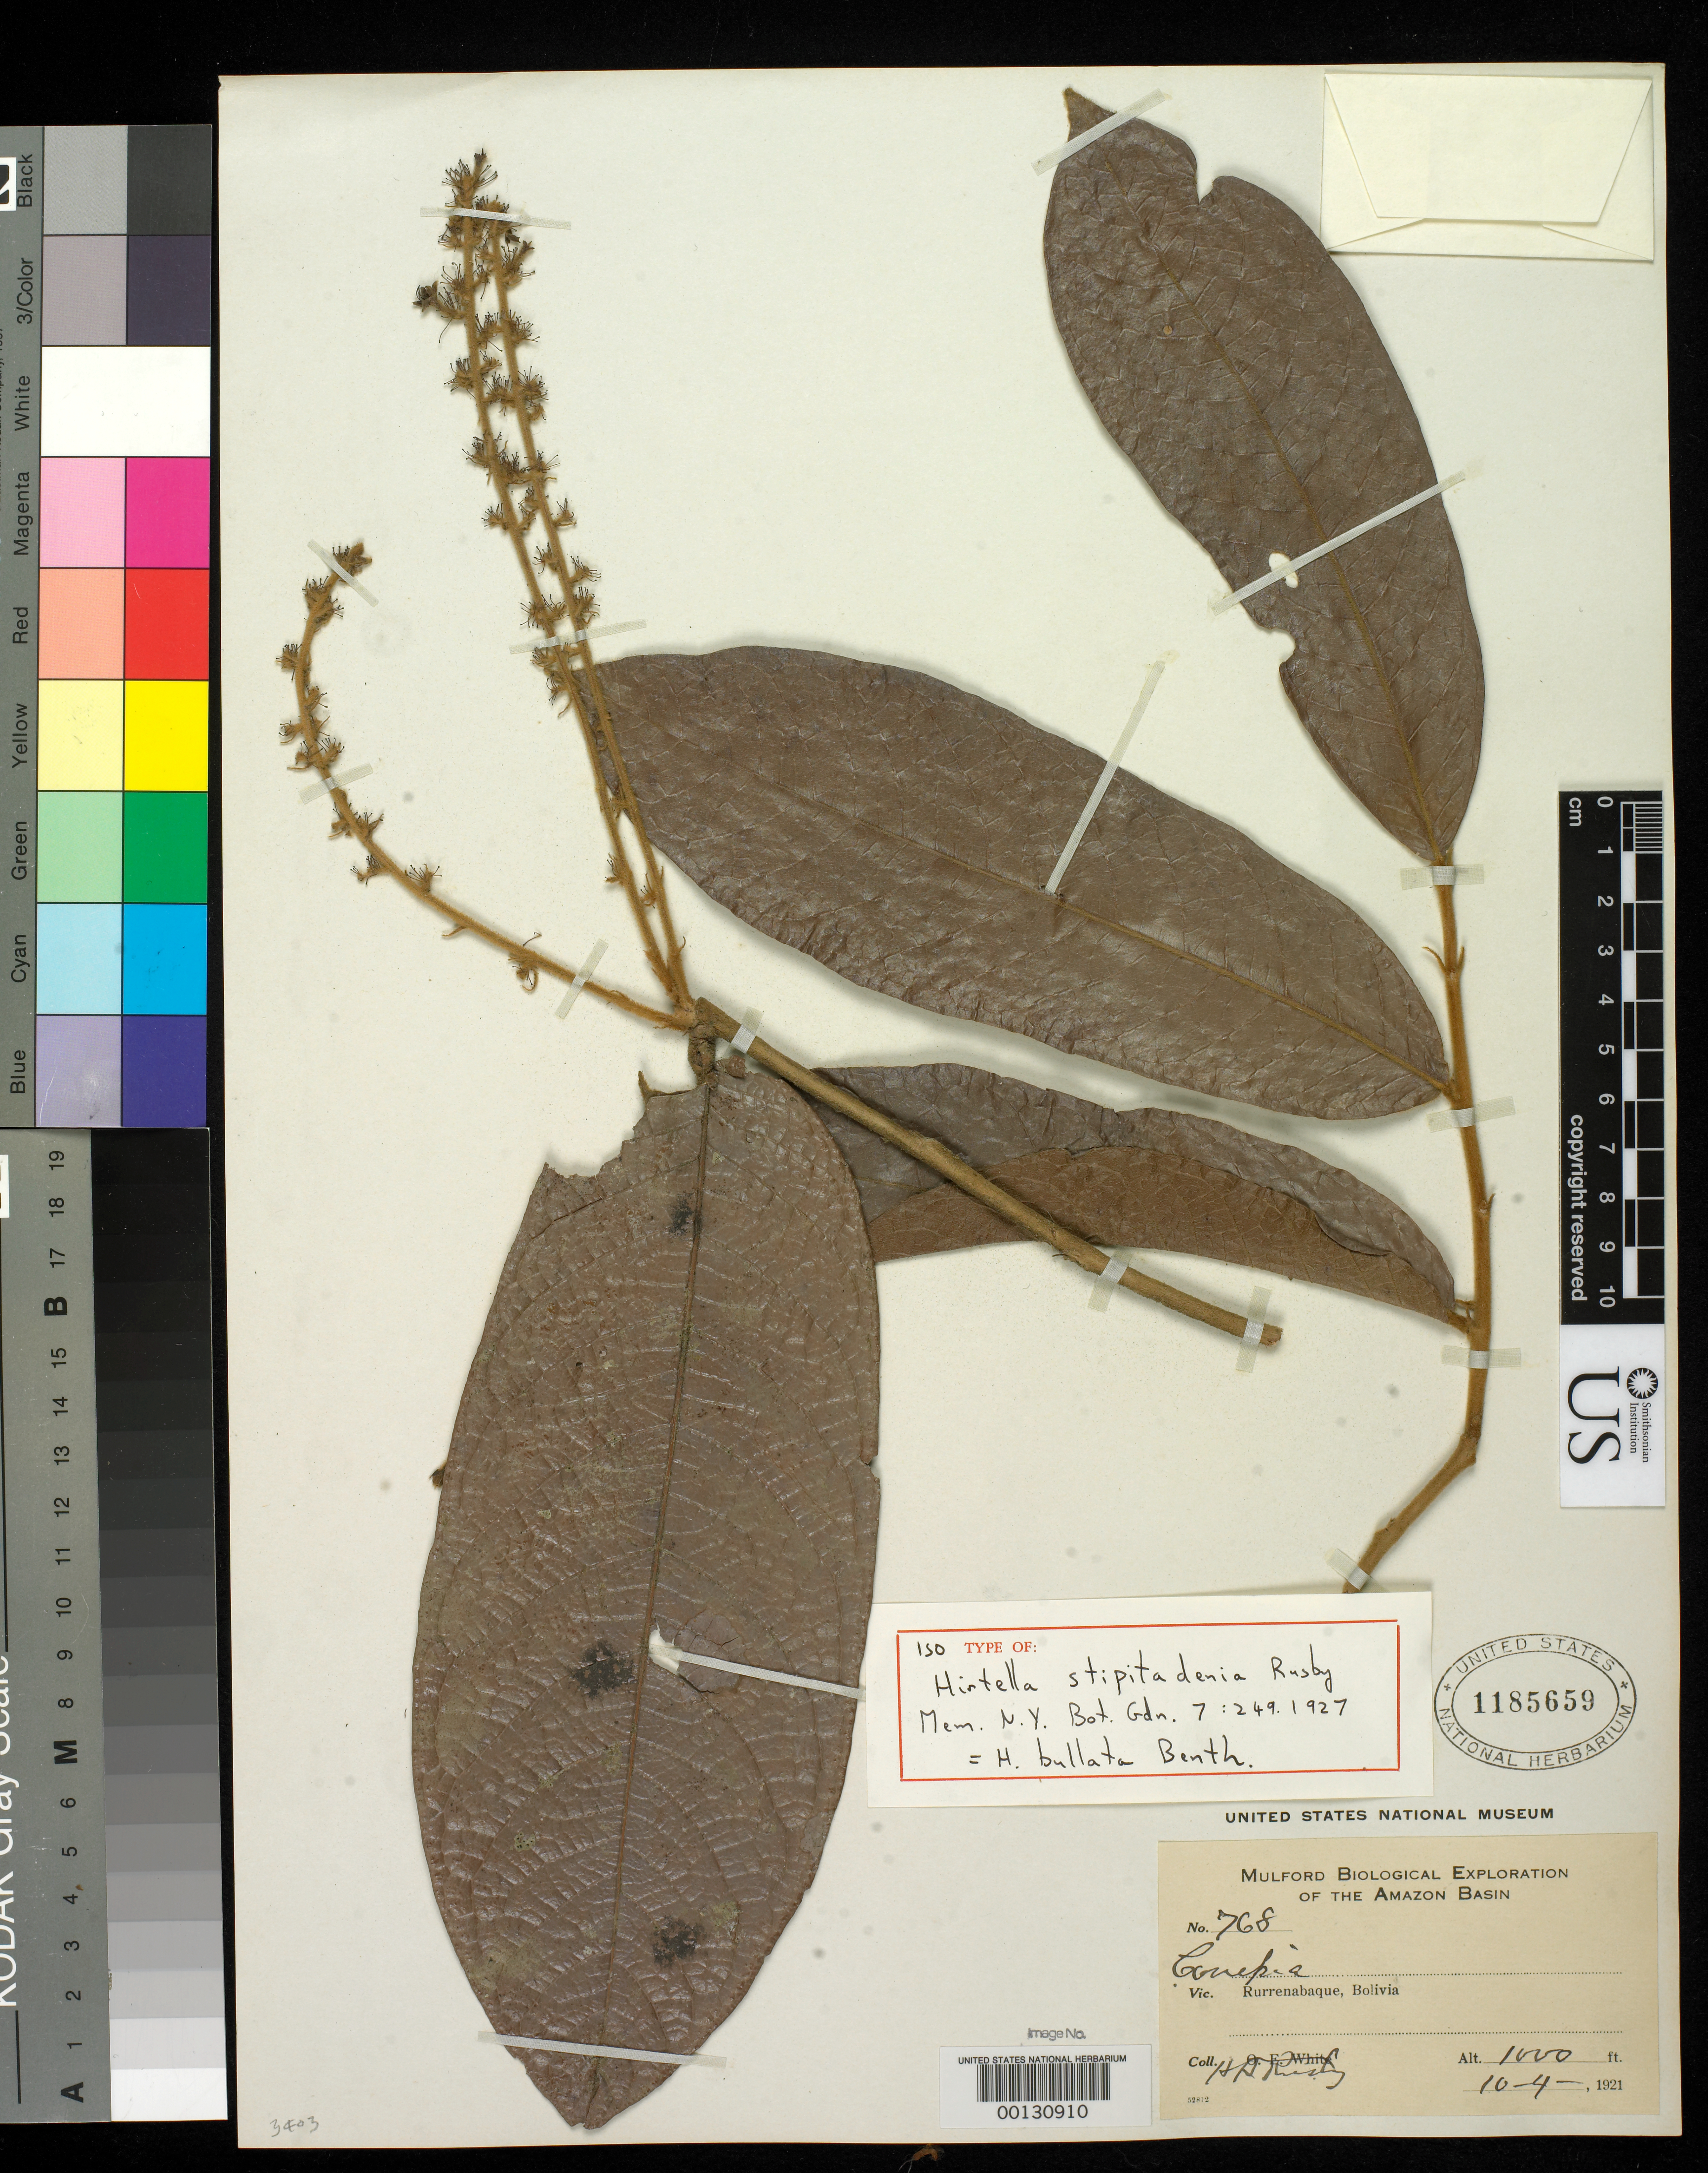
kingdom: Plantae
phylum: Tracheophyta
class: Magnoliopsida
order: Malpighiales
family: Chrysobalanaceae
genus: Hirtella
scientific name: Hirtella stipitadenia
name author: Rusby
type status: Isotype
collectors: H. H. Rusby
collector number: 768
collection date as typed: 10-4-1921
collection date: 1921-10-04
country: Bolivia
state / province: Beni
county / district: José Ballivián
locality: Rurrenabaque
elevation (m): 305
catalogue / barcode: US 1185659